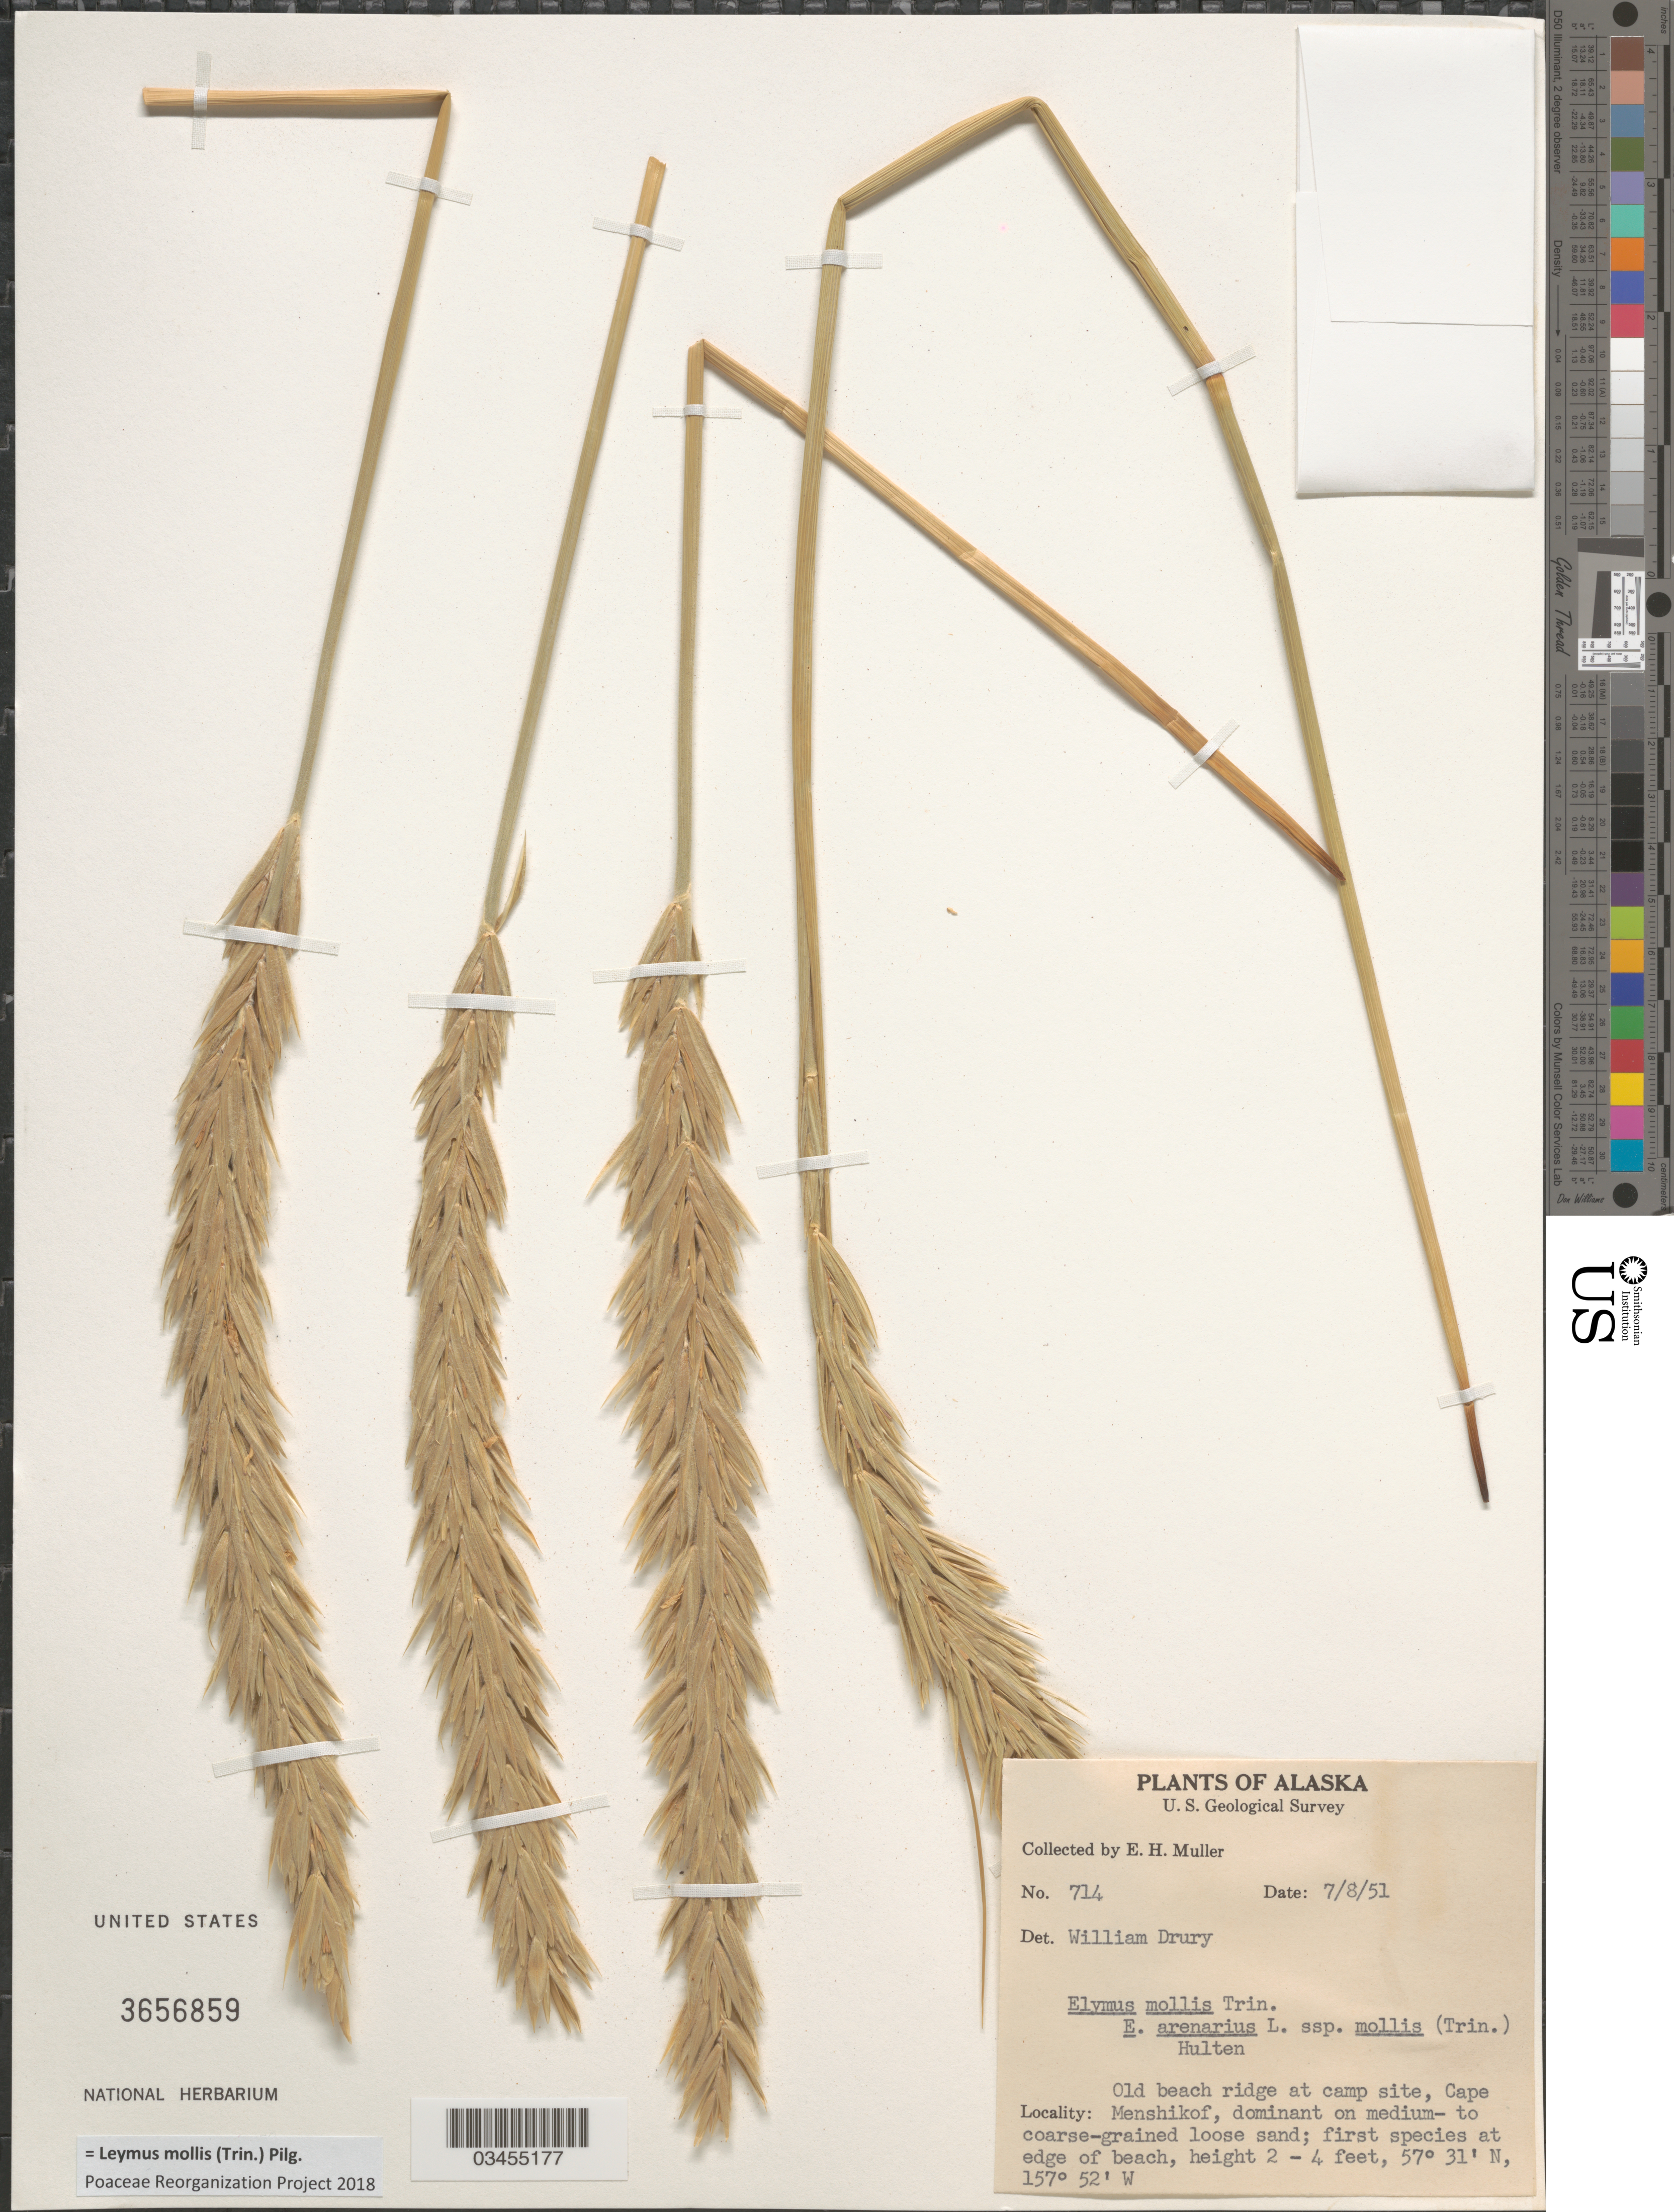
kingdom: Plantae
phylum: Tracheophyta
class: Liliopsida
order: Poales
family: Poaceae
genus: Leymus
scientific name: Leymus mollis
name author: (Trin.) Pilg.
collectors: E. H. Muller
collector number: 714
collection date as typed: Transcribed d/m/y: 8/7/51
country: United States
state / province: Alaska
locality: U.S. Geological Survey. Old beach ridge at camp site, Cape Menshikof.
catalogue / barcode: US 3656859